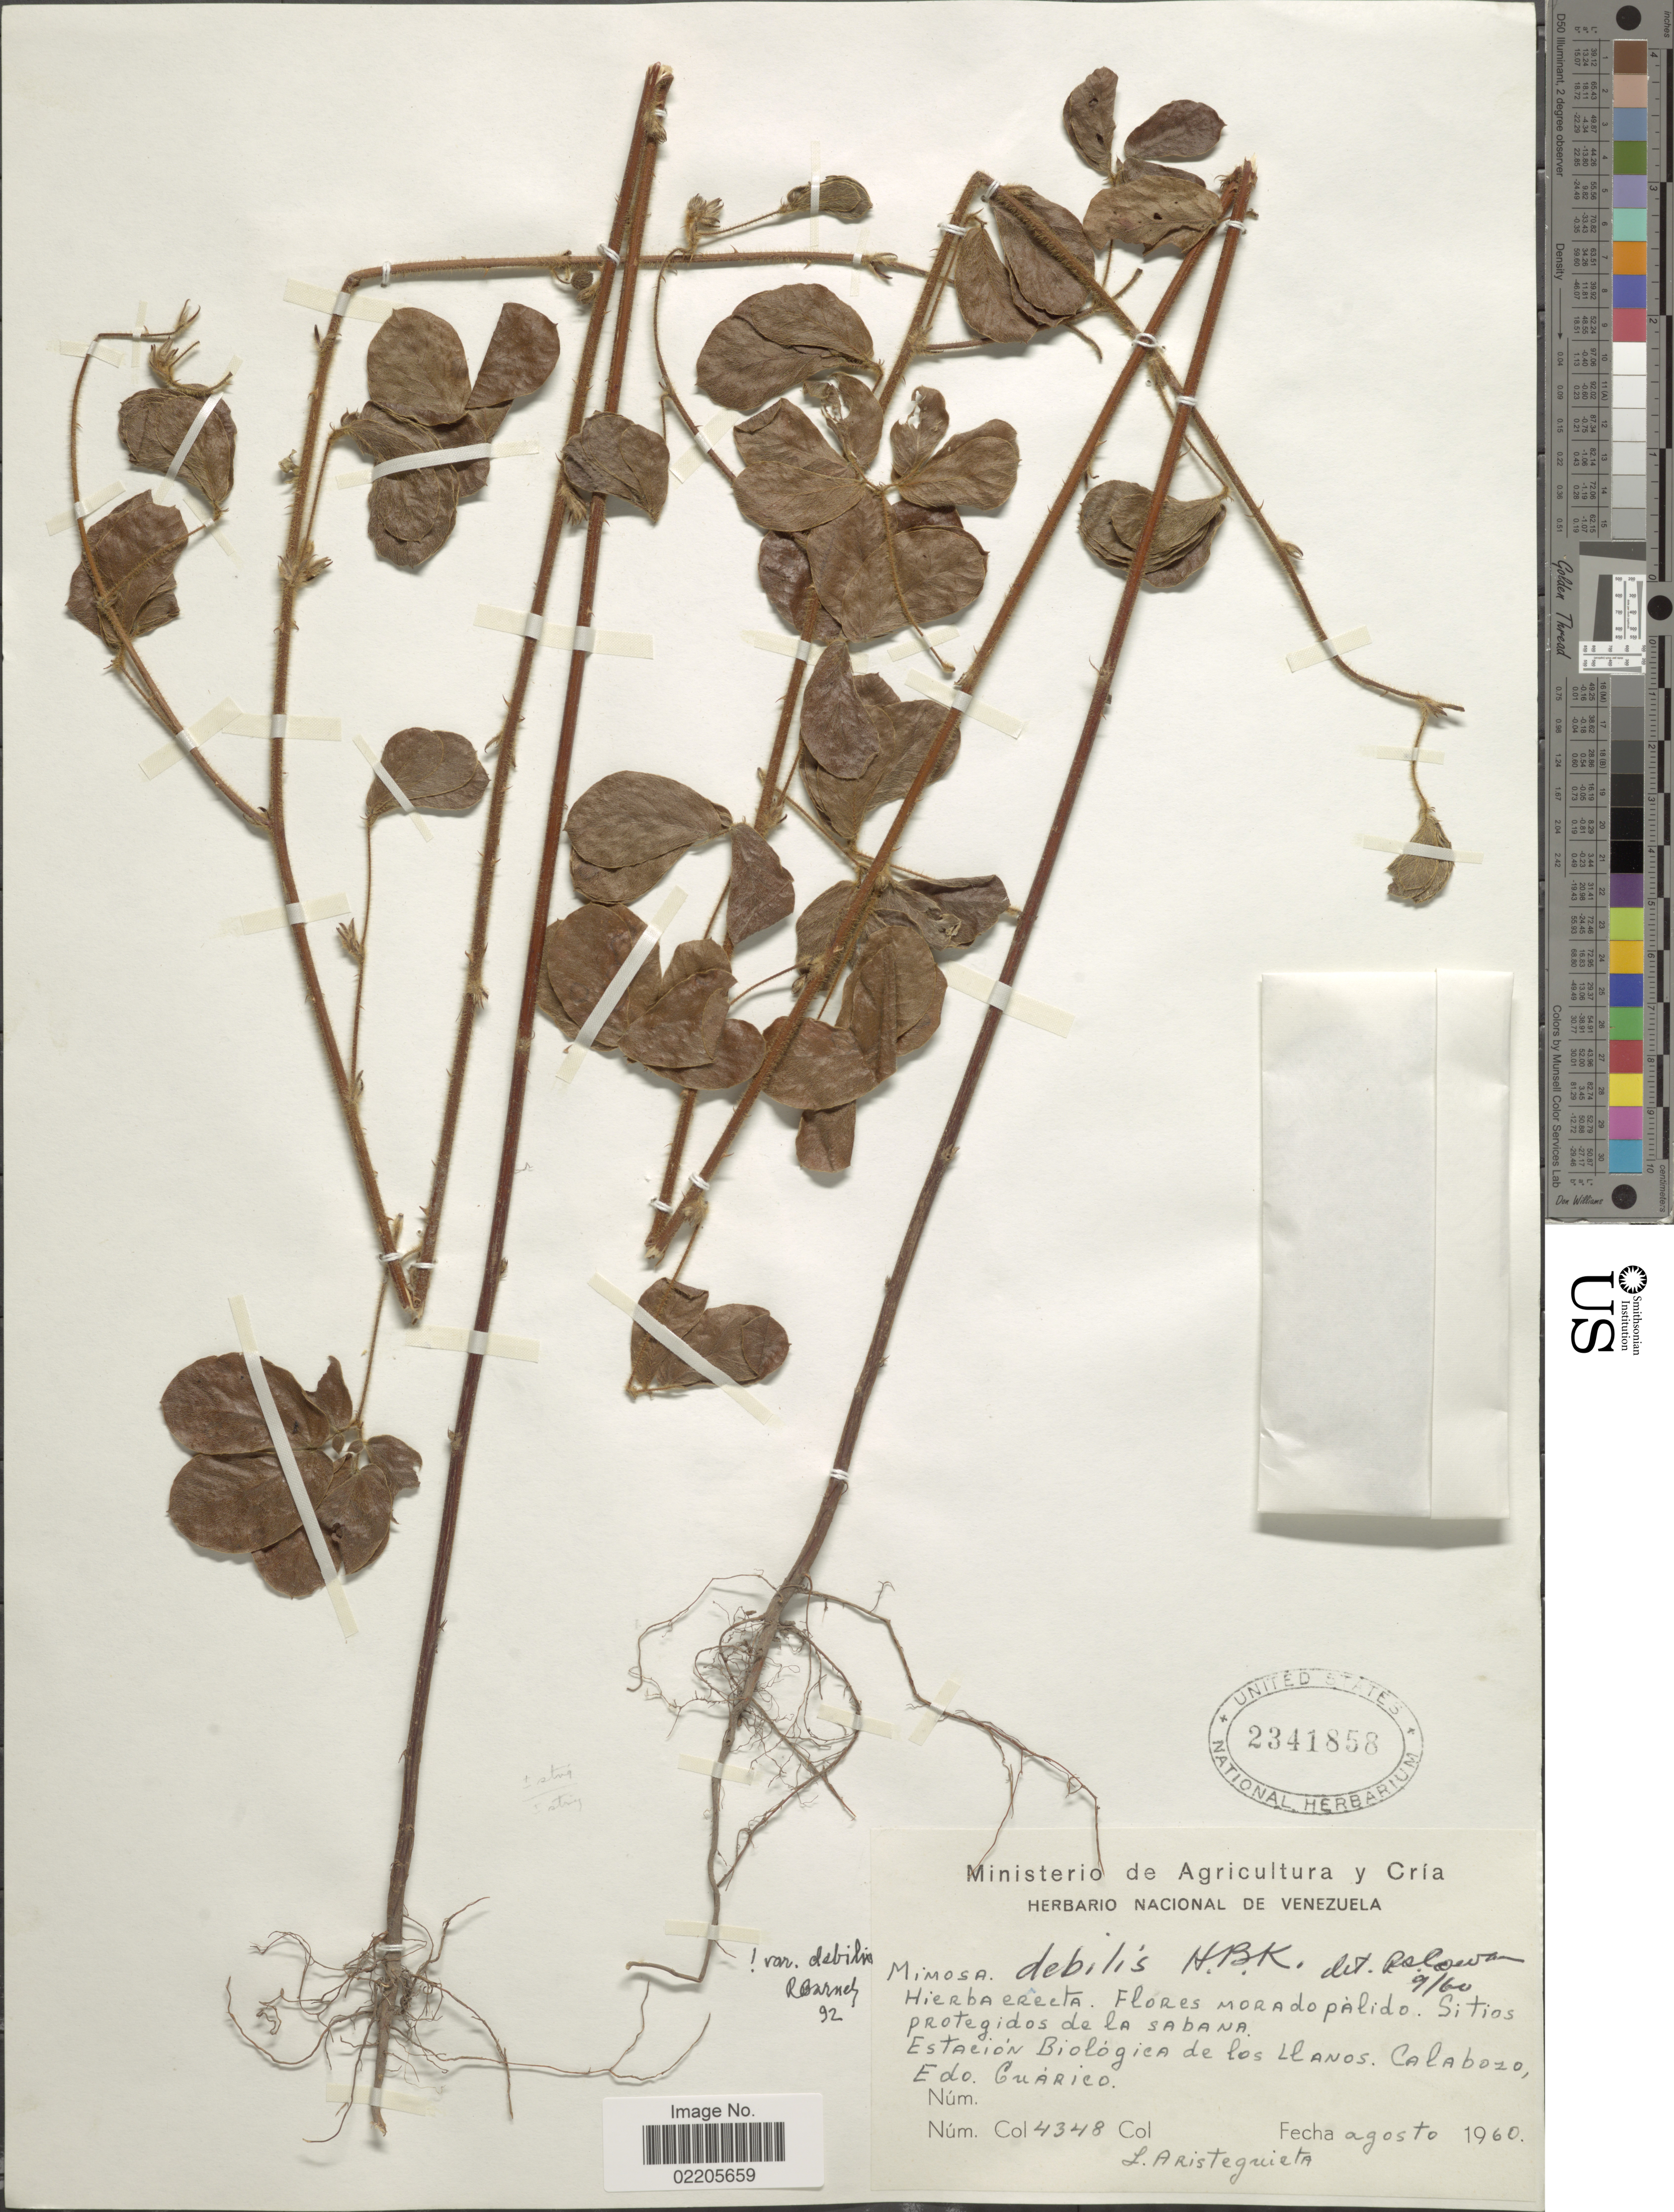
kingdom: Plantae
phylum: Tracheophyta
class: Magnoliopsida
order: Fabales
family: Fabaceae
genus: Mimosa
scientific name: Mimosa debilis var. debilis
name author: Humb. & Bonpl. ex Willd.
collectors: L. Aristeguieta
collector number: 4348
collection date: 1960-08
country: Venezuela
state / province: Guárico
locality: Estacion Biologica de los llanos, Calabozo. Edo. Guarico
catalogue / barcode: US 2341858